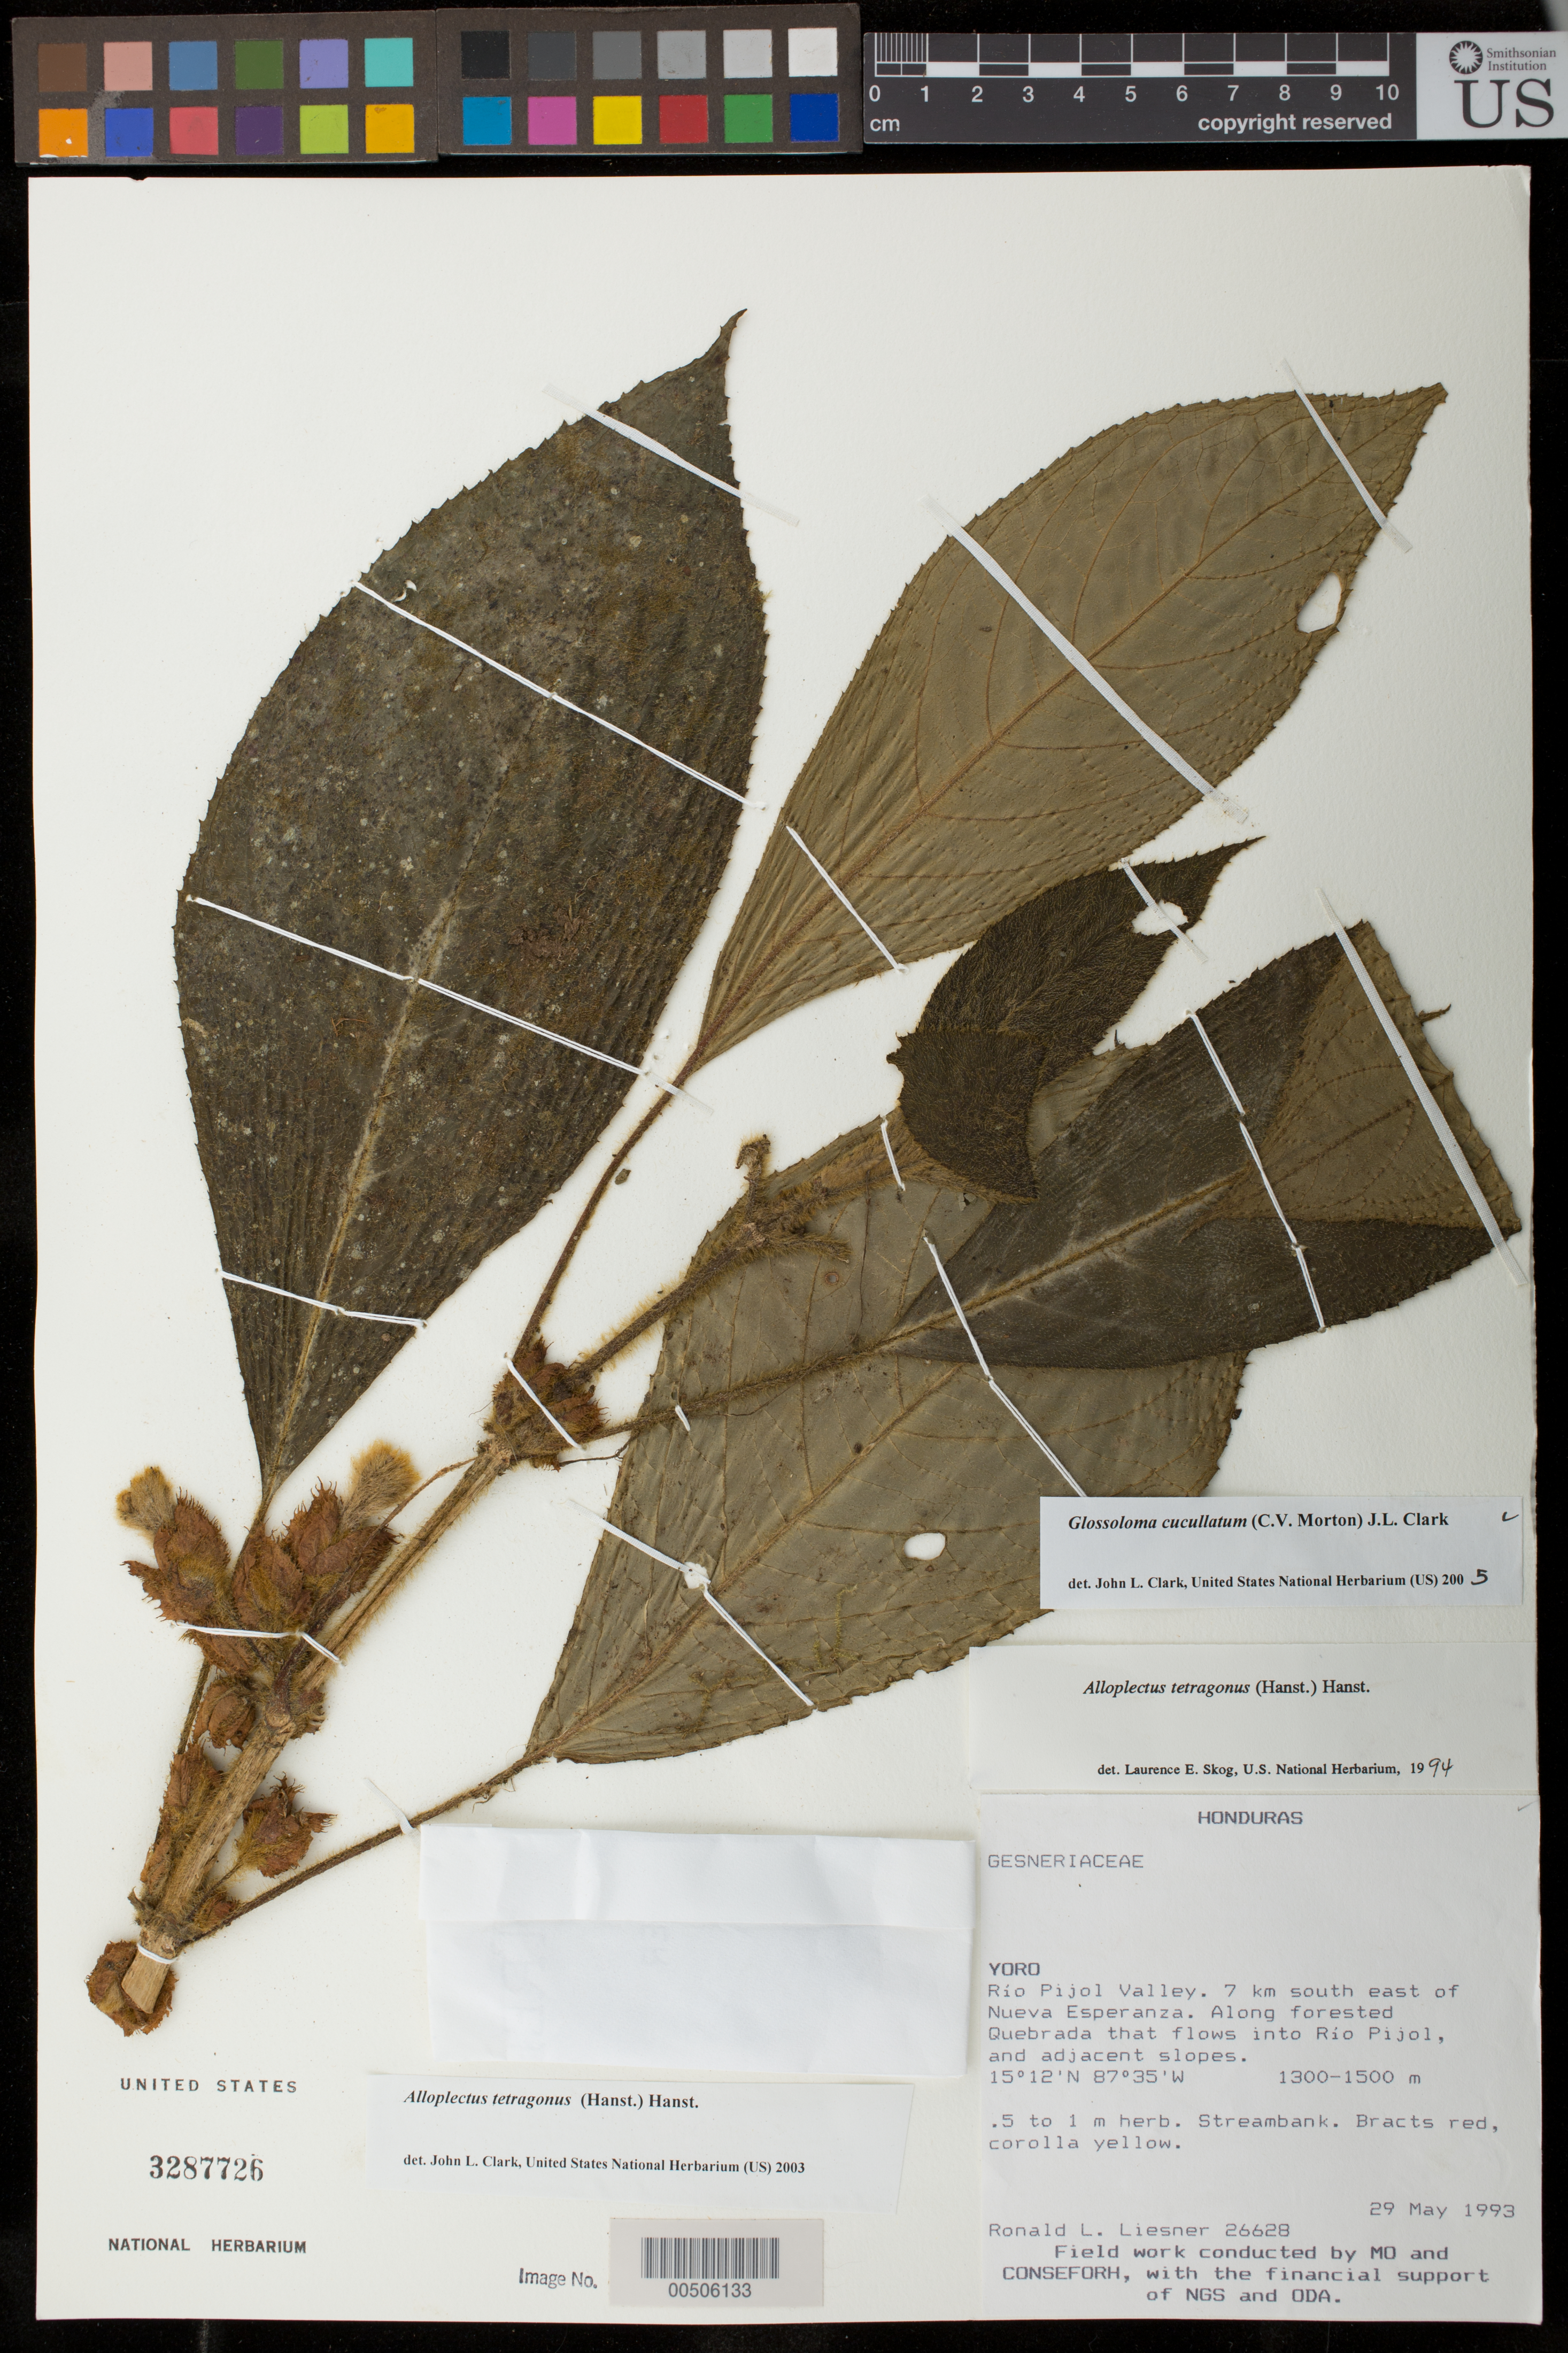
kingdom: Plantae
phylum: Tracheophyta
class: Magnoliopsida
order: Lamiales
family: Gesneriaceae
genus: Glossoloma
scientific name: Glossoloma cucullatum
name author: (C.V. Morton) J.L. Clark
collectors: R. L. Liesner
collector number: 26628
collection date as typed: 29 May 1993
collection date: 1993-05-29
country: Honduras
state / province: Yoro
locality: Río Pijol Valley, 7 km SE of Nueva Esperanza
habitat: Along forested Quebrada that flows into Río Pijol, and adjacent slopes; streambank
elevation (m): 1300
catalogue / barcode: US 3287726